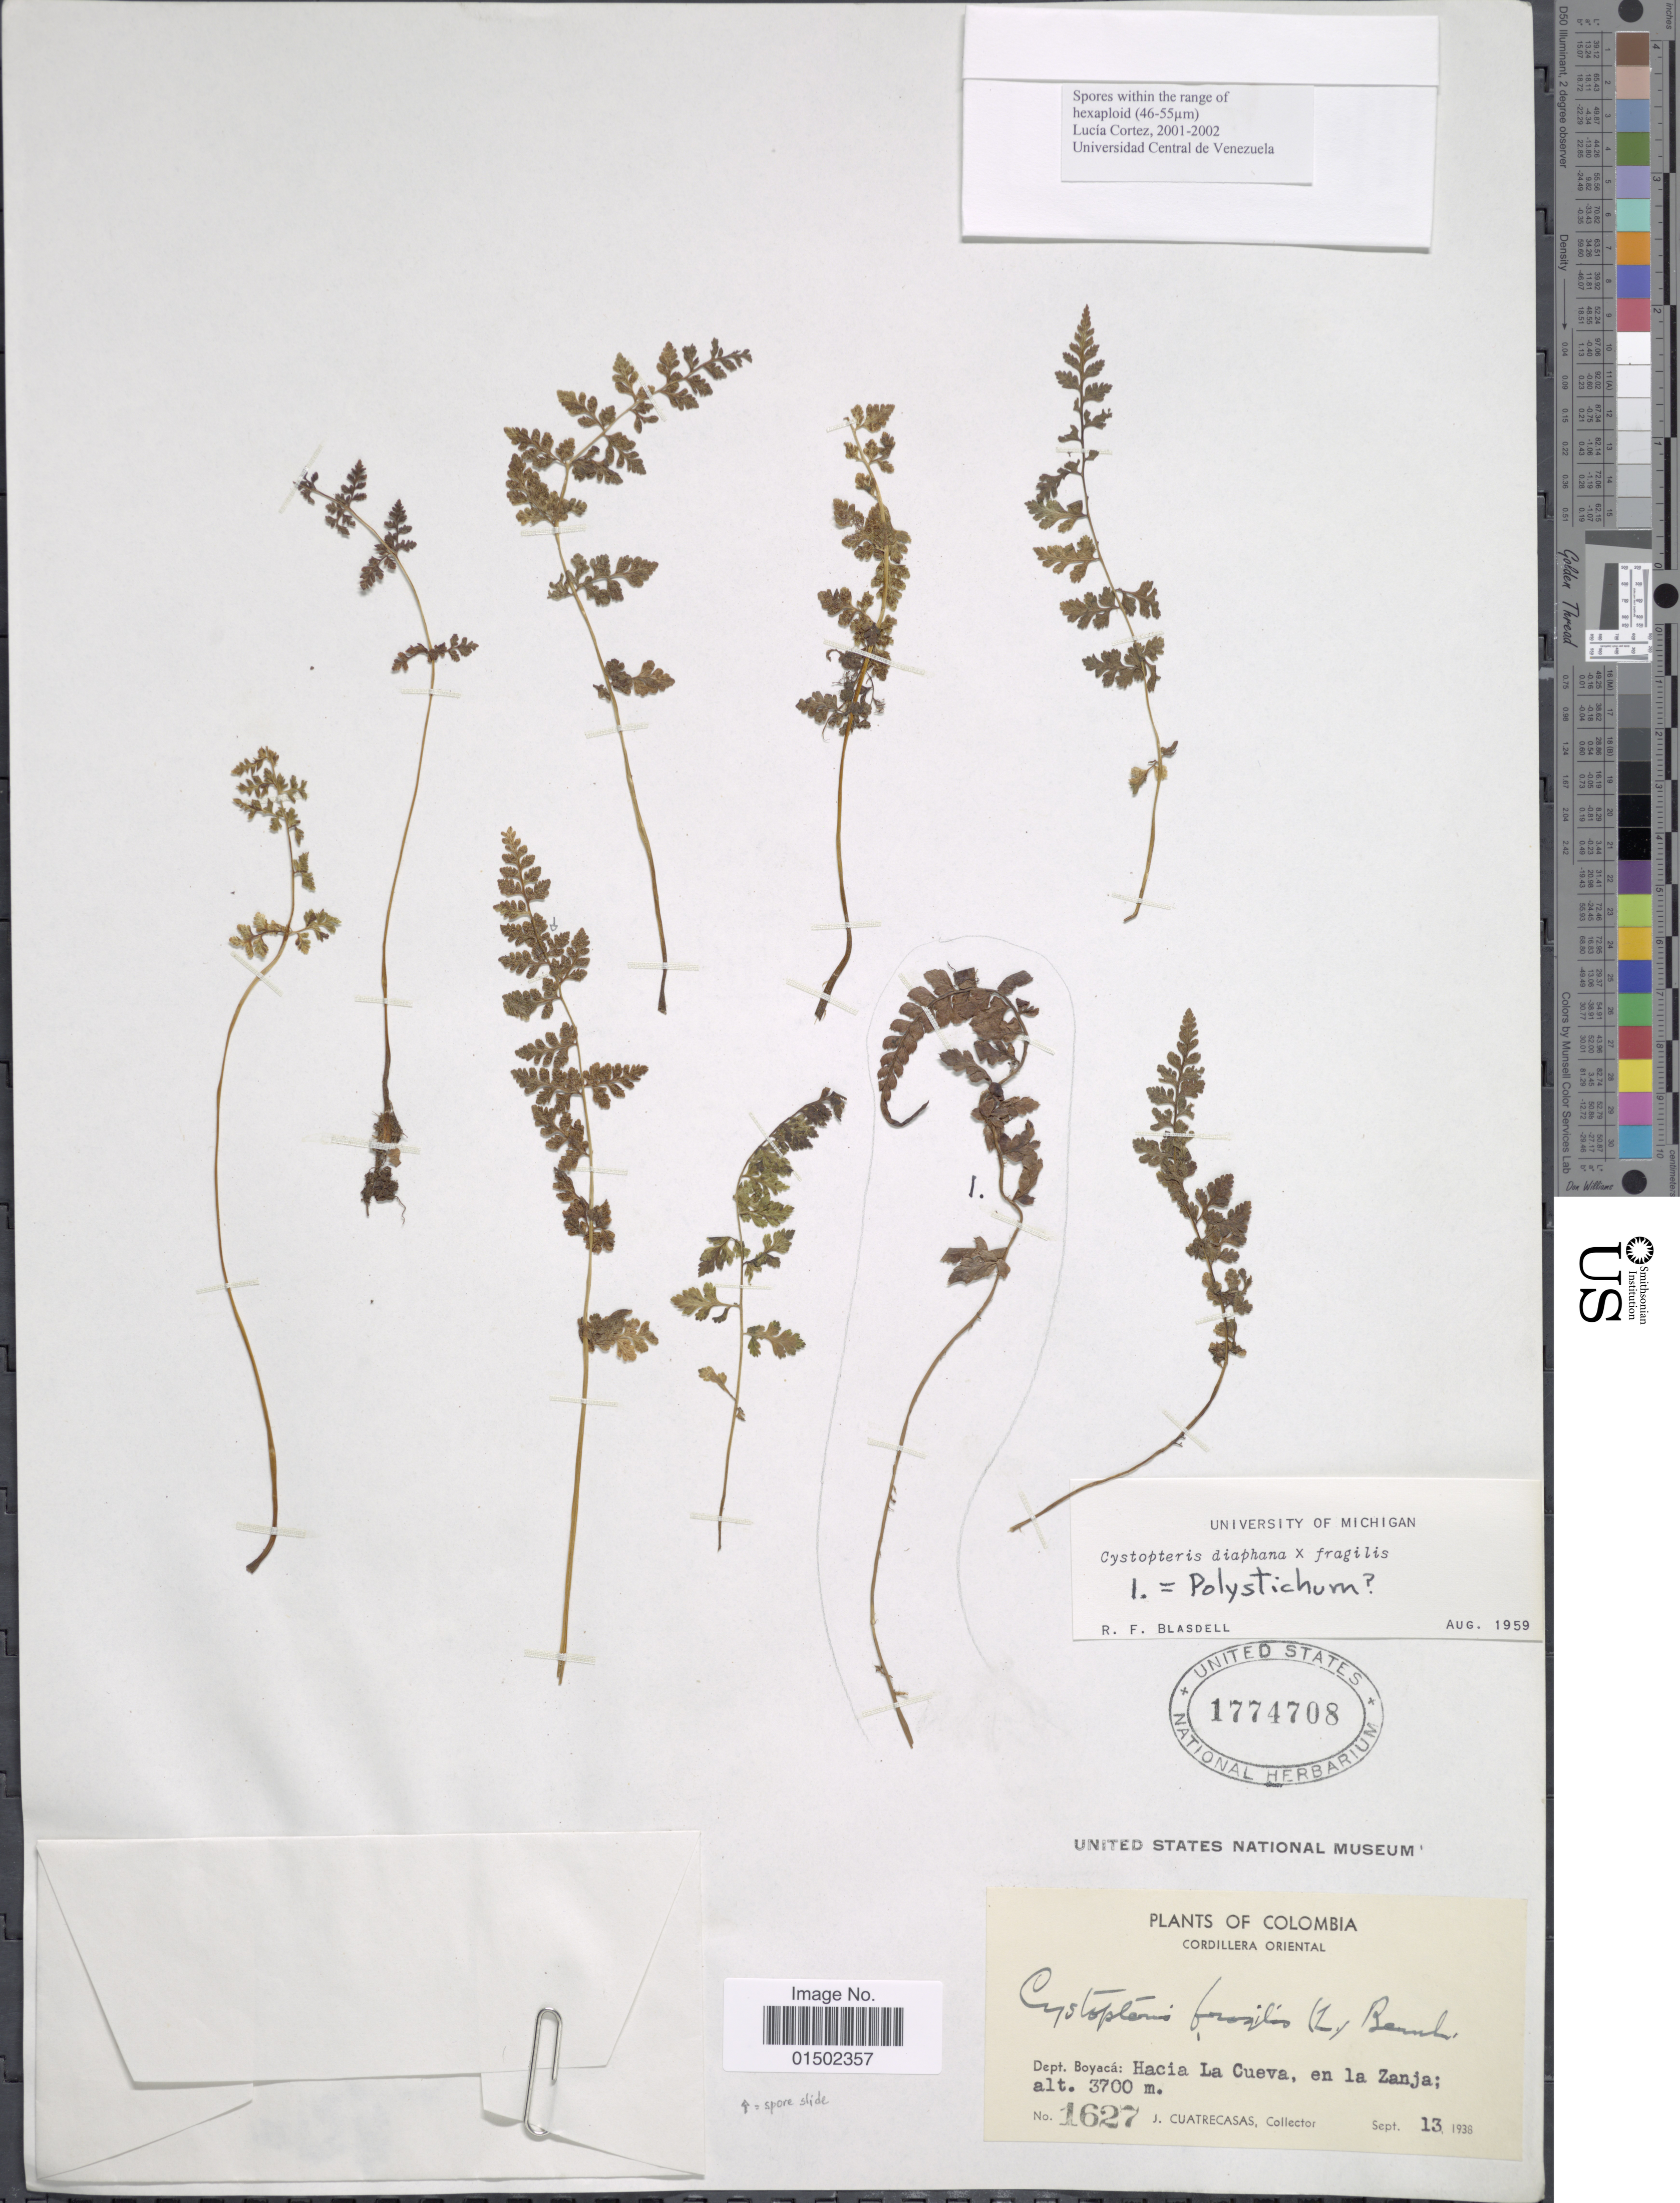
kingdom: Plantae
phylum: Tracheophyta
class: Polypodiopsida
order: Polypodiales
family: Cystopteridaceae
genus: Cystopteris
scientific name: Cystopteris diaphana x C. fragilis (L.) Bernh.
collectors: J. Cuatrecasas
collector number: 1627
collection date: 1938-09-13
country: Colombia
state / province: Boyacá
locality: Cordillera Oriental. Hacia La Cueva, en la Zanja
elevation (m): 3700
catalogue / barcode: US 1774708